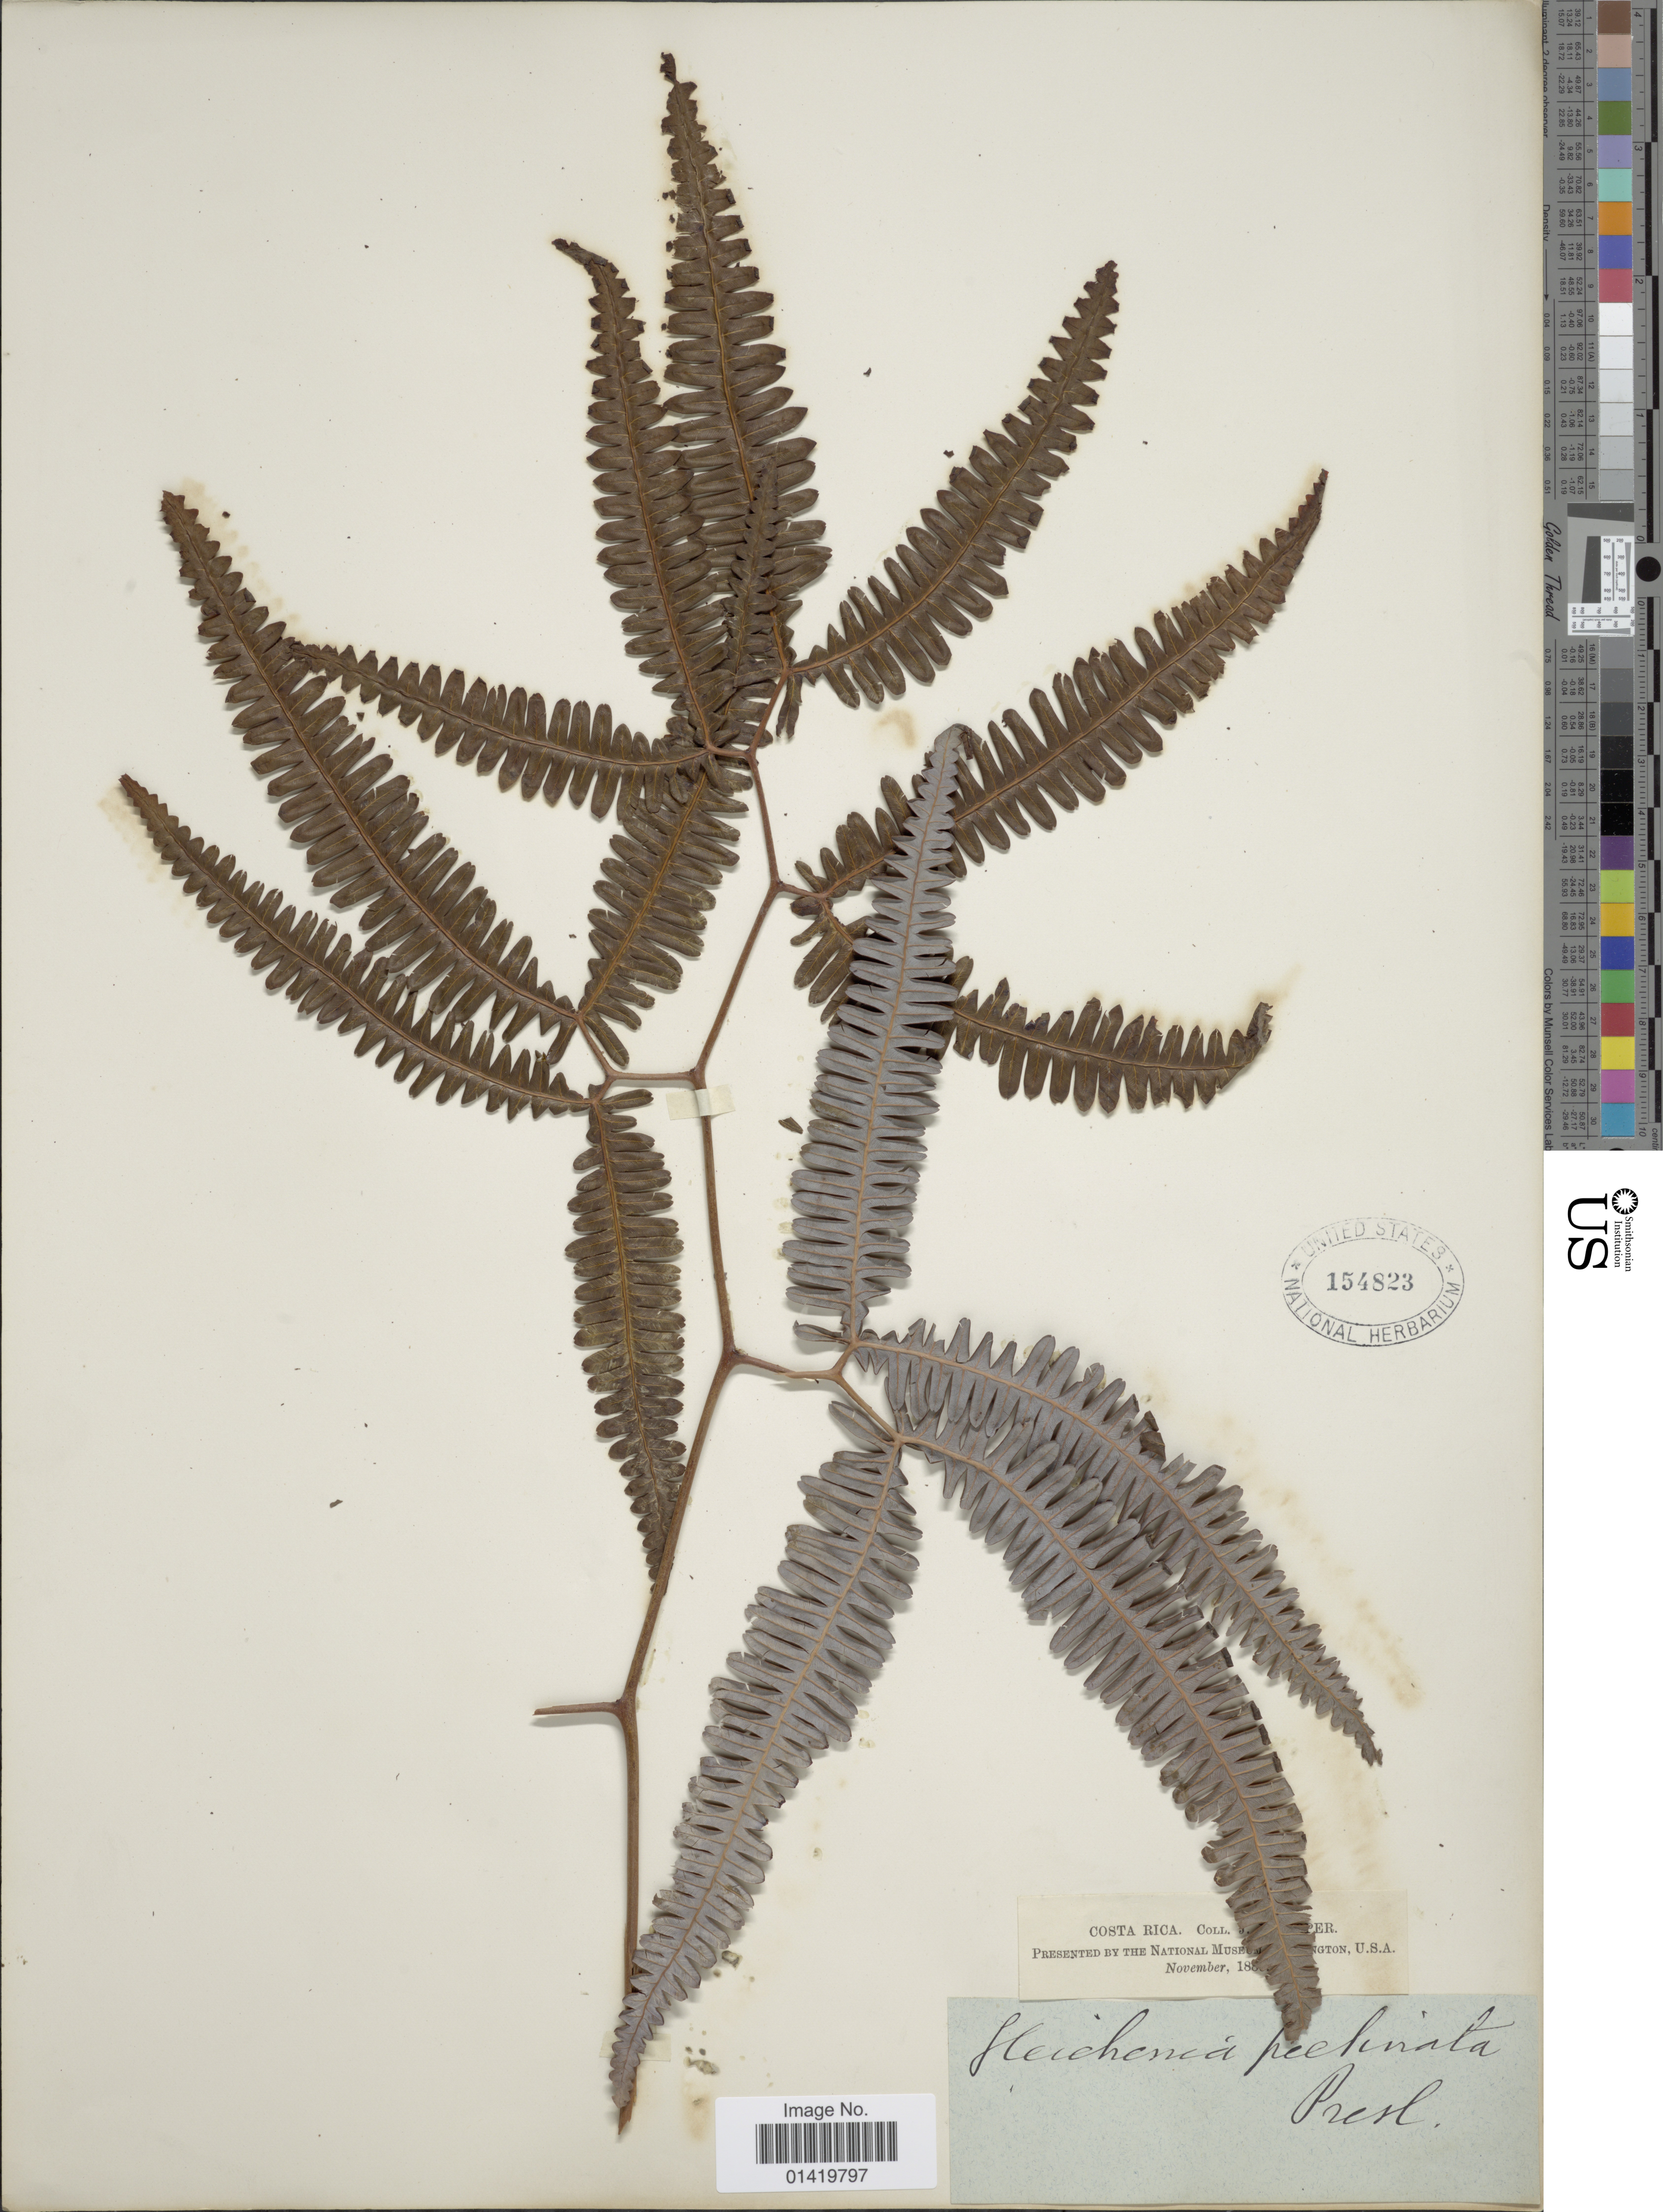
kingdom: Plantae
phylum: Tracheophyta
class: Polypodiopsida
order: Gleicheniales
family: Gleicheniaceae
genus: Gleichenella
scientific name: Gleichenella pectinata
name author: (Willd.) Ching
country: Costa Rica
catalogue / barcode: US 154823